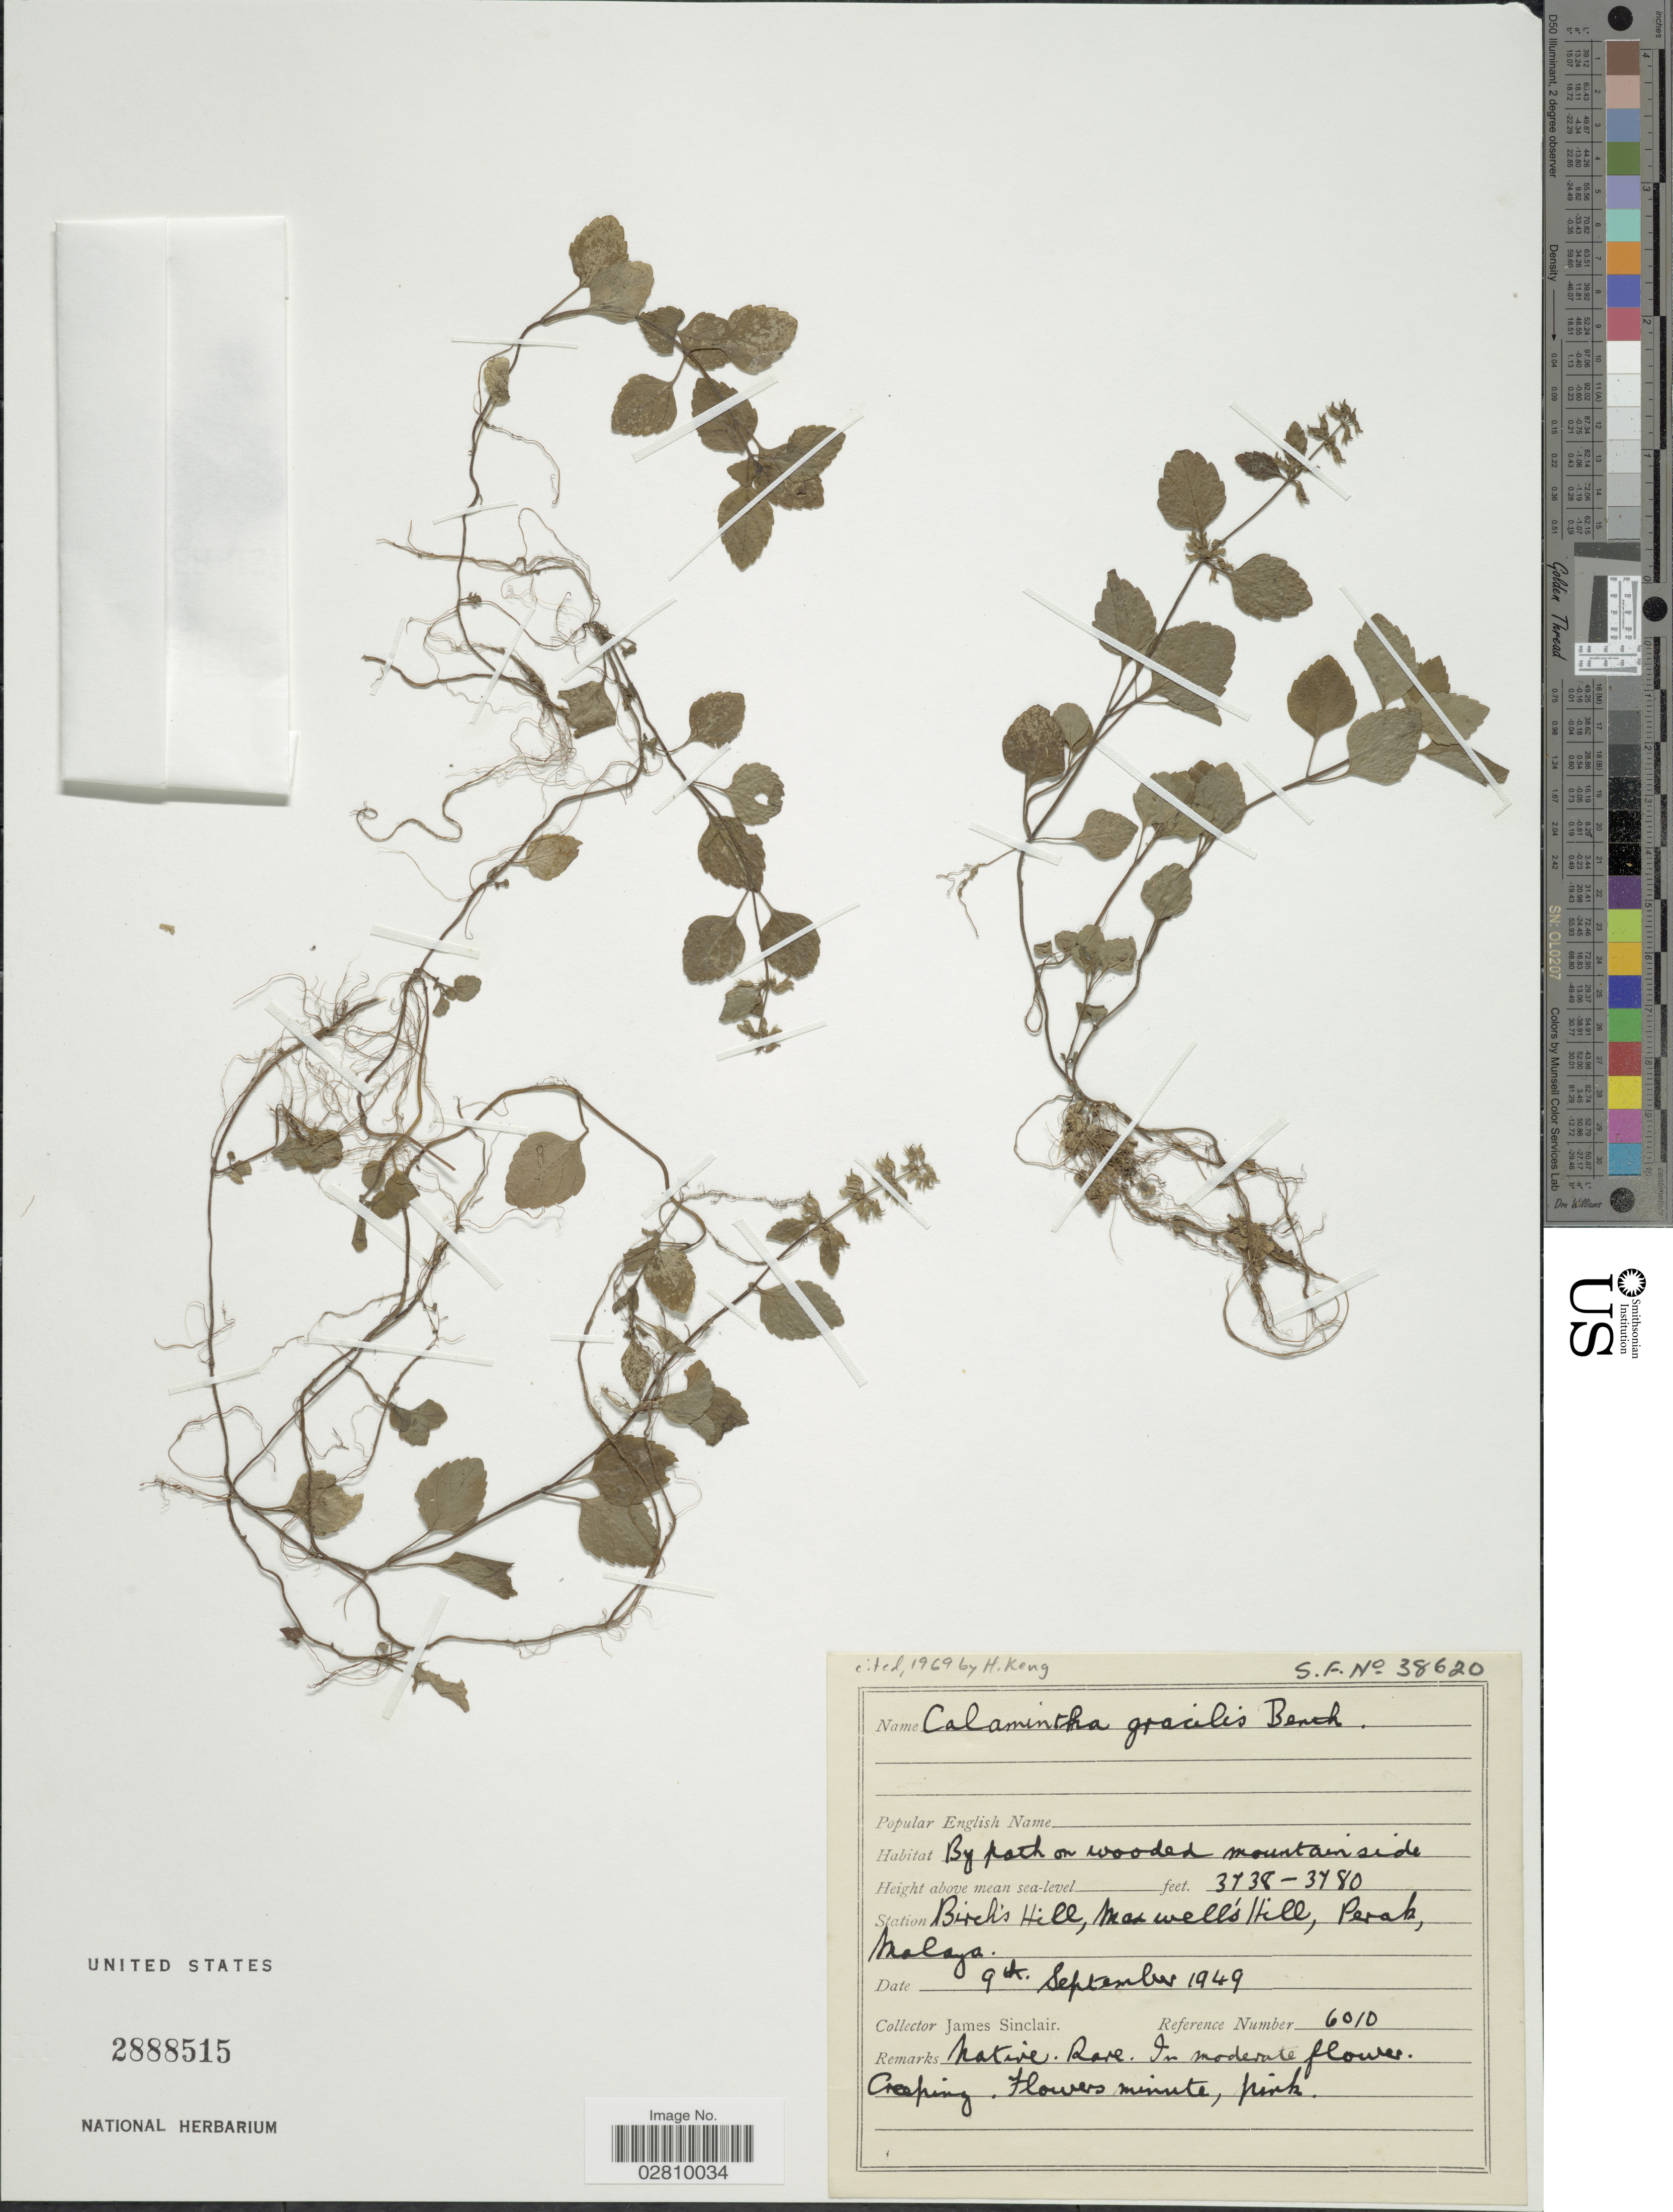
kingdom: Plantae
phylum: Tracheophyta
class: Magnoliopsida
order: Lamiales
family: Lamiaceae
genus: Calamintha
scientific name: Calamintha confinis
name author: Hance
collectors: J. Sinclair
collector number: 6010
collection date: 1949-09-09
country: Malaysia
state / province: Perak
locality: Birch's Hill, Maxwell's Hill, Malaya.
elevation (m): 1139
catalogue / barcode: US 2888515